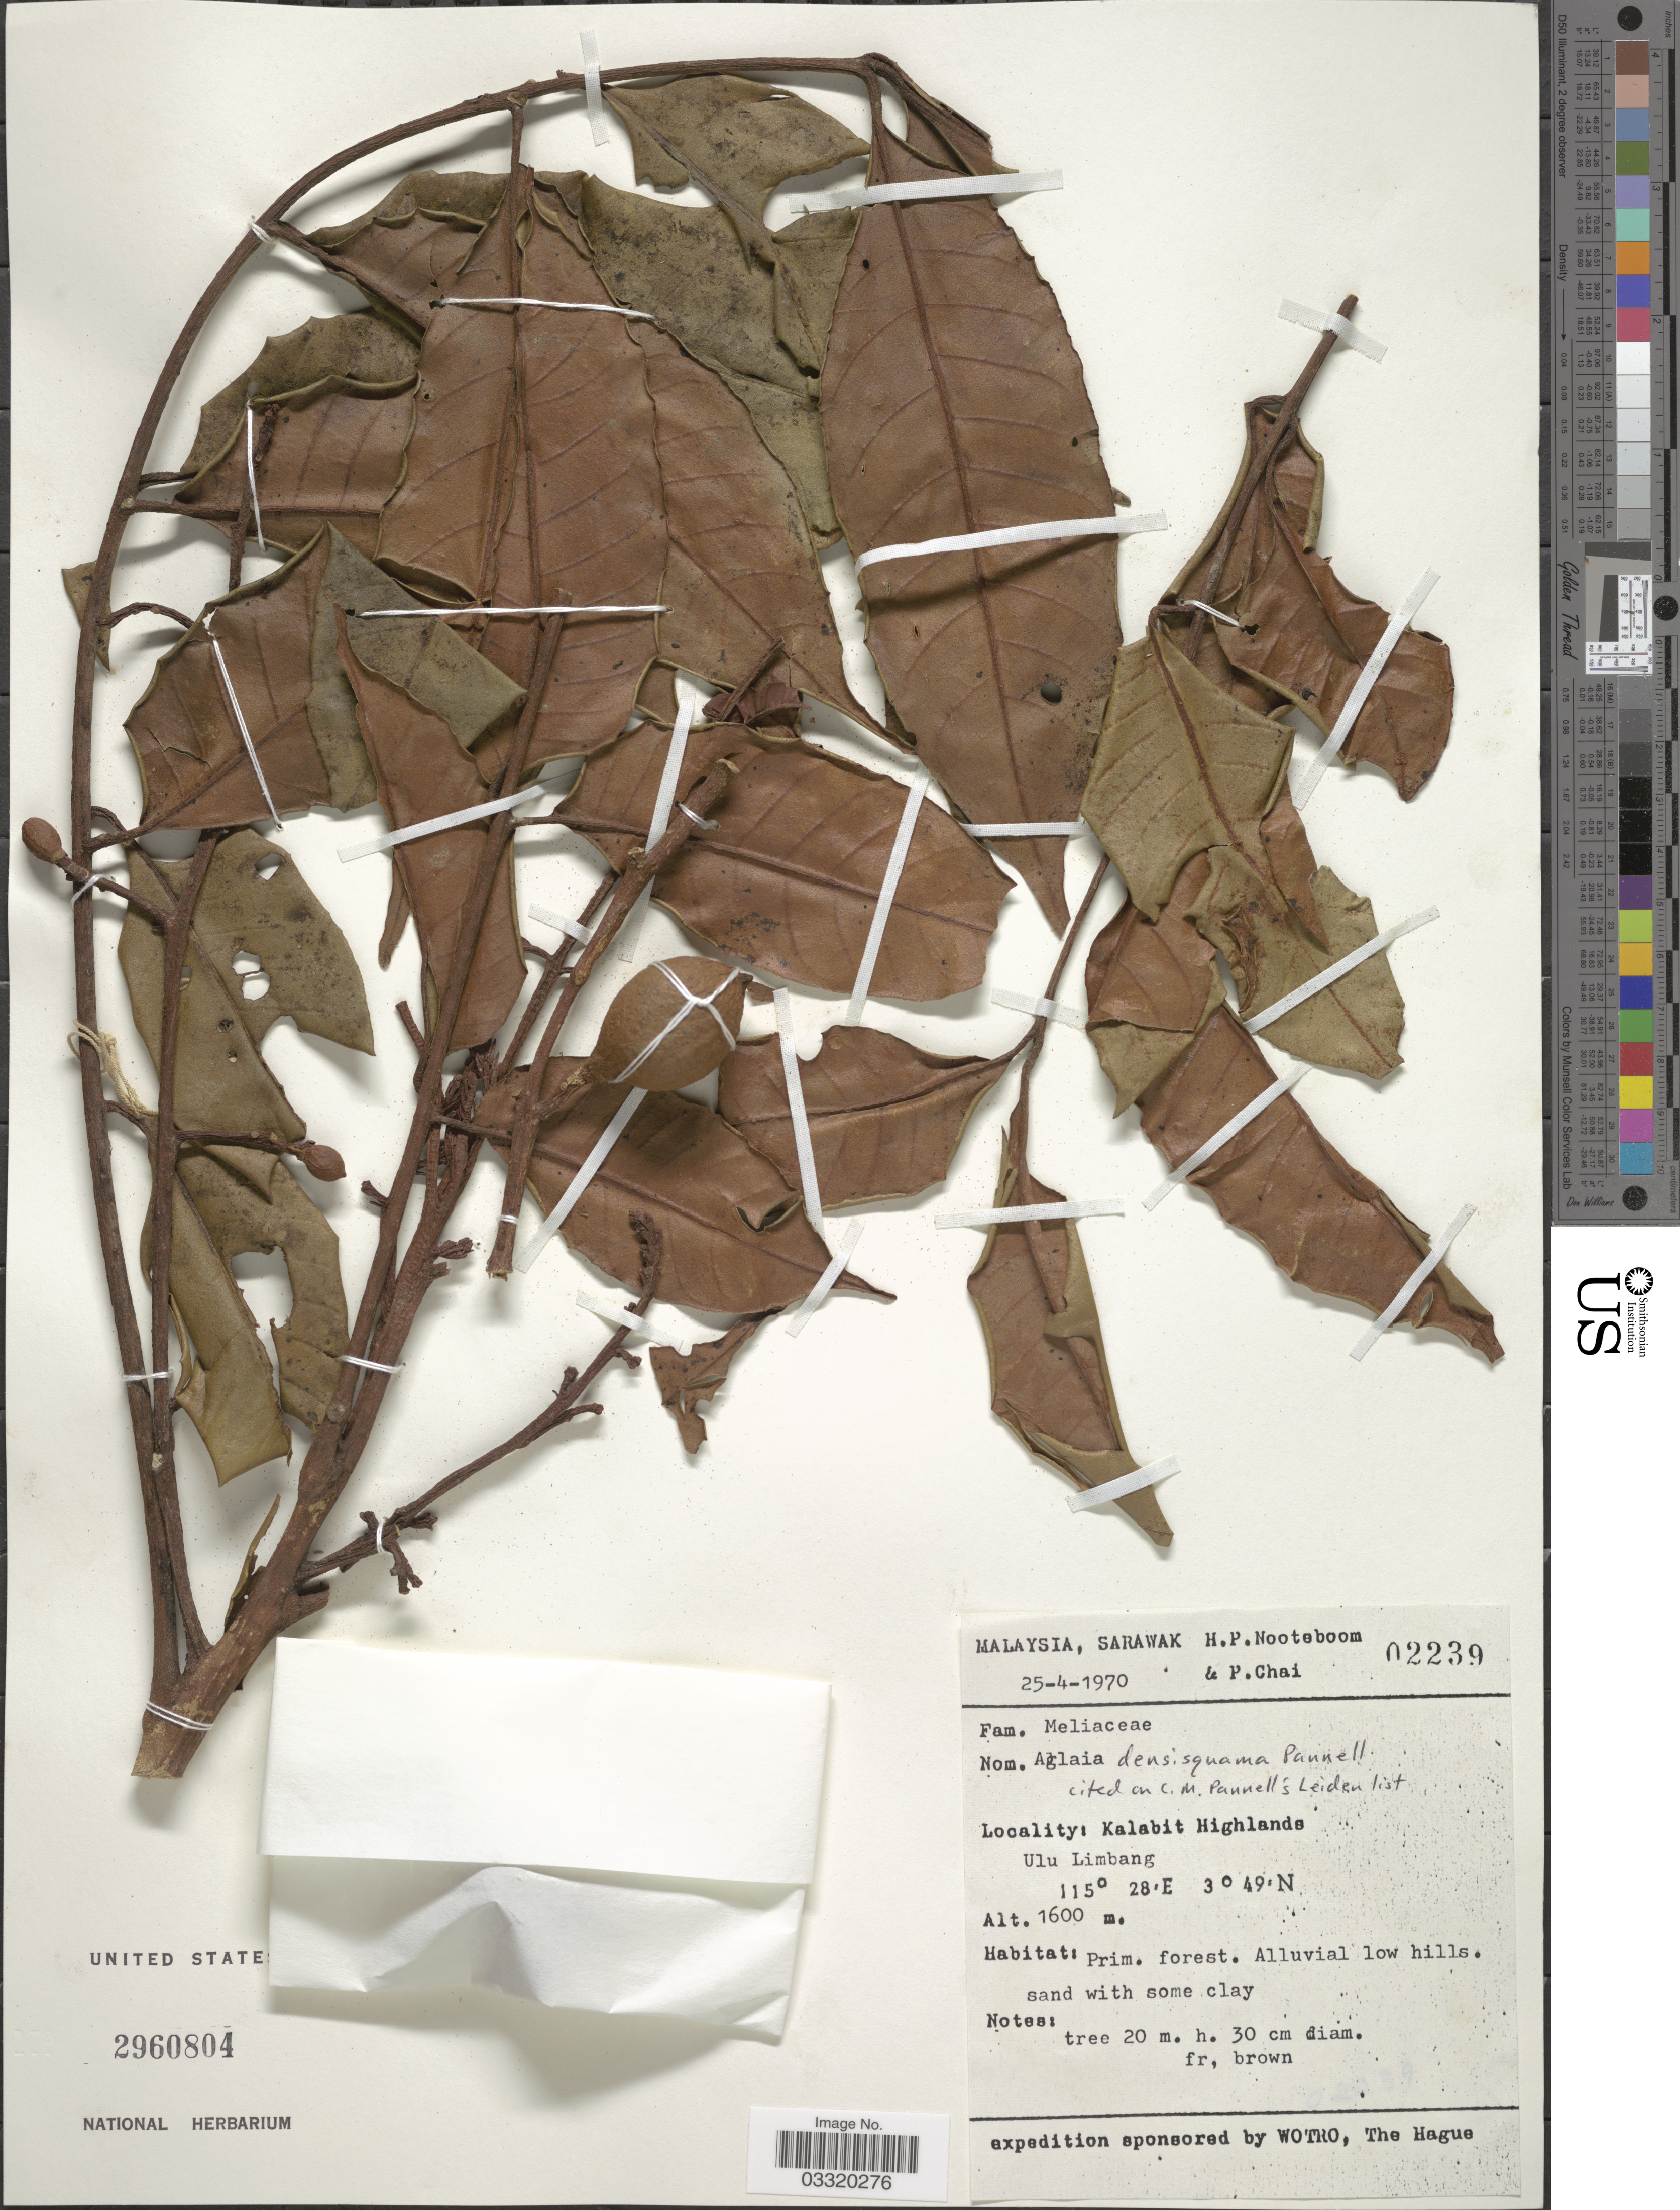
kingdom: Plantae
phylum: Tracheophyta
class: Magnoliopsida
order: Sapindales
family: Meliaceae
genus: Aglaia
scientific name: Aglaia densisquama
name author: Pannell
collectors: H. P. Nooteboom & P. Chai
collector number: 02239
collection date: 1970-04-25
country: Malaysia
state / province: Sarawak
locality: Kalabit Highlands. Ulu Limbang.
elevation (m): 1600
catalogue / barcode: US 2960804